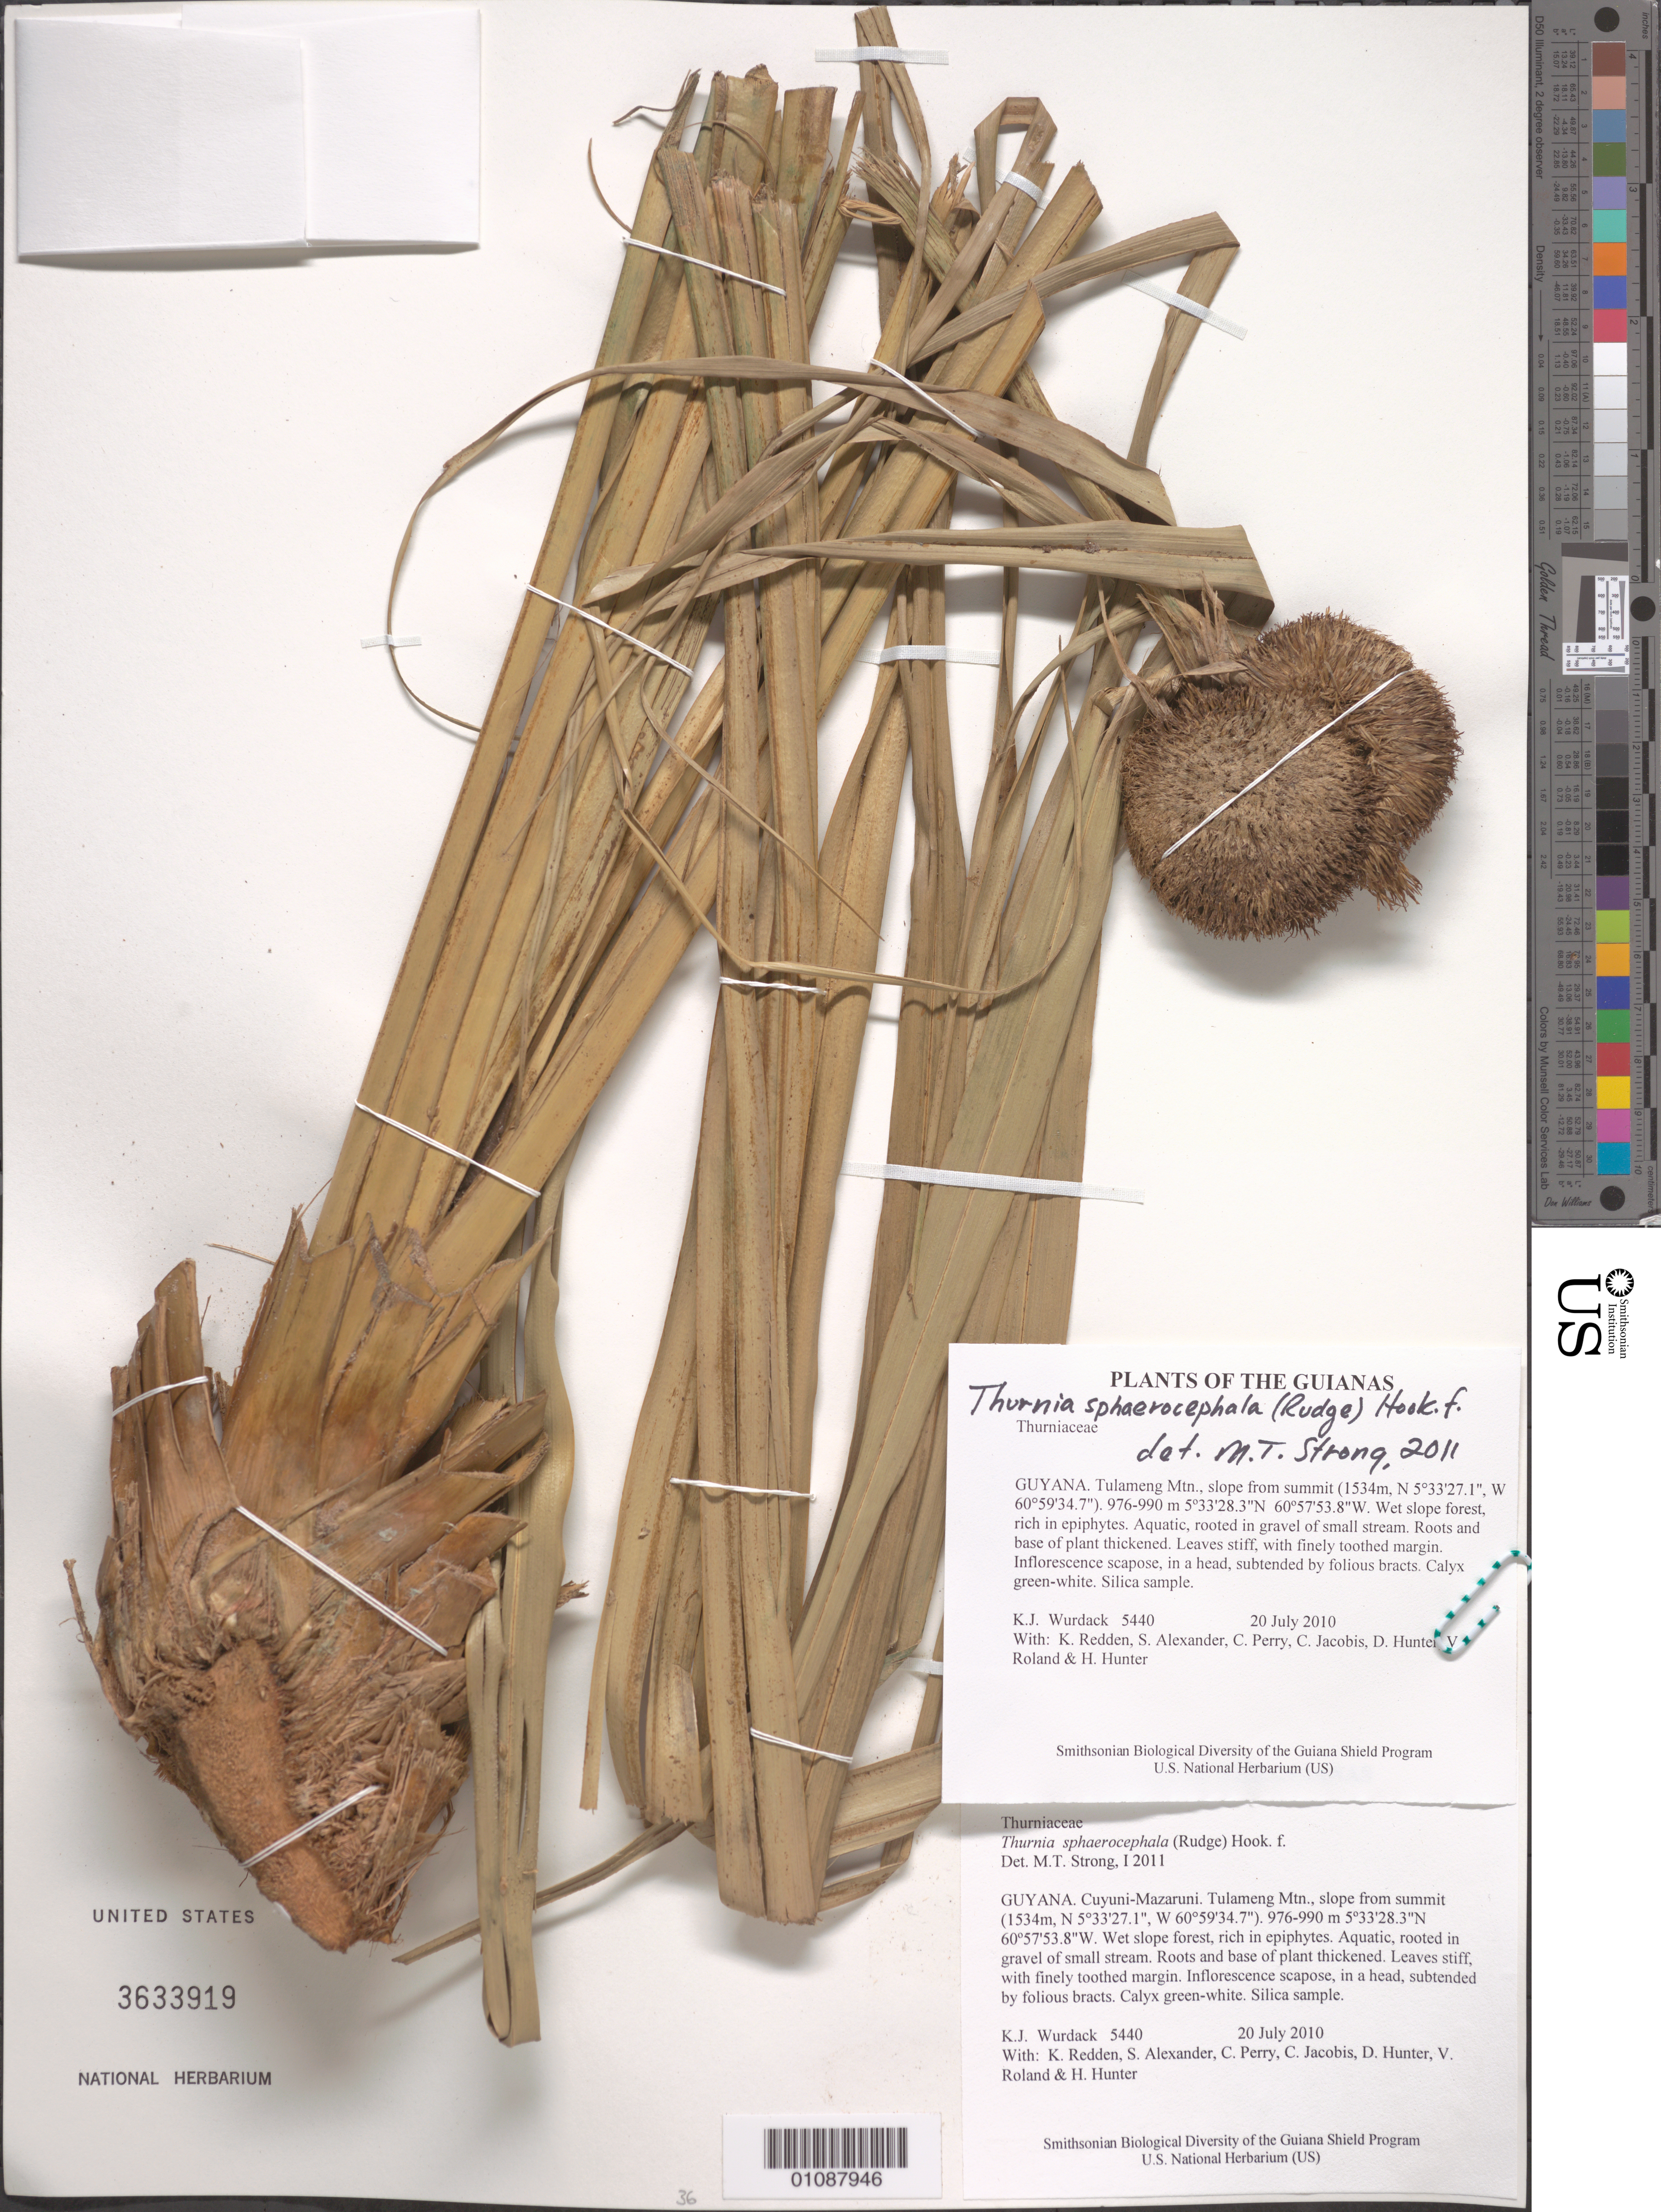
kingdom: Plantae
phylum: Tracheophyta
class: Liliopsida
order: Poales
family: Thurniaceae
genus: Thurnia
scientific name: Thurnia sphaerocephala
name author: (Rudge) Hook. f.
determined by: Strong, M. T., (US), Smithsonian Institution - National Museum of Natural History (UNITED STATES)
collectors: K. Wurdack, K. M. Redden, S. N. Alexander, C. Perry, C. Jacobis, D. Hunter, V. Roland & H. Hunter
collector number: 5440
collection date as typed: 20 July 2010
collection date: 2010-07-20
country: Guyana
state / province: Cuyuni-Mazaruni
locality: Tulameng Mtn., slope from summit (1534m, N 5°33'27.1", W 60°59'34.7")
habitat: Wet slope forest, rich in epiphytes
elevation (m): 976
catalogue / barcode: US 3633919